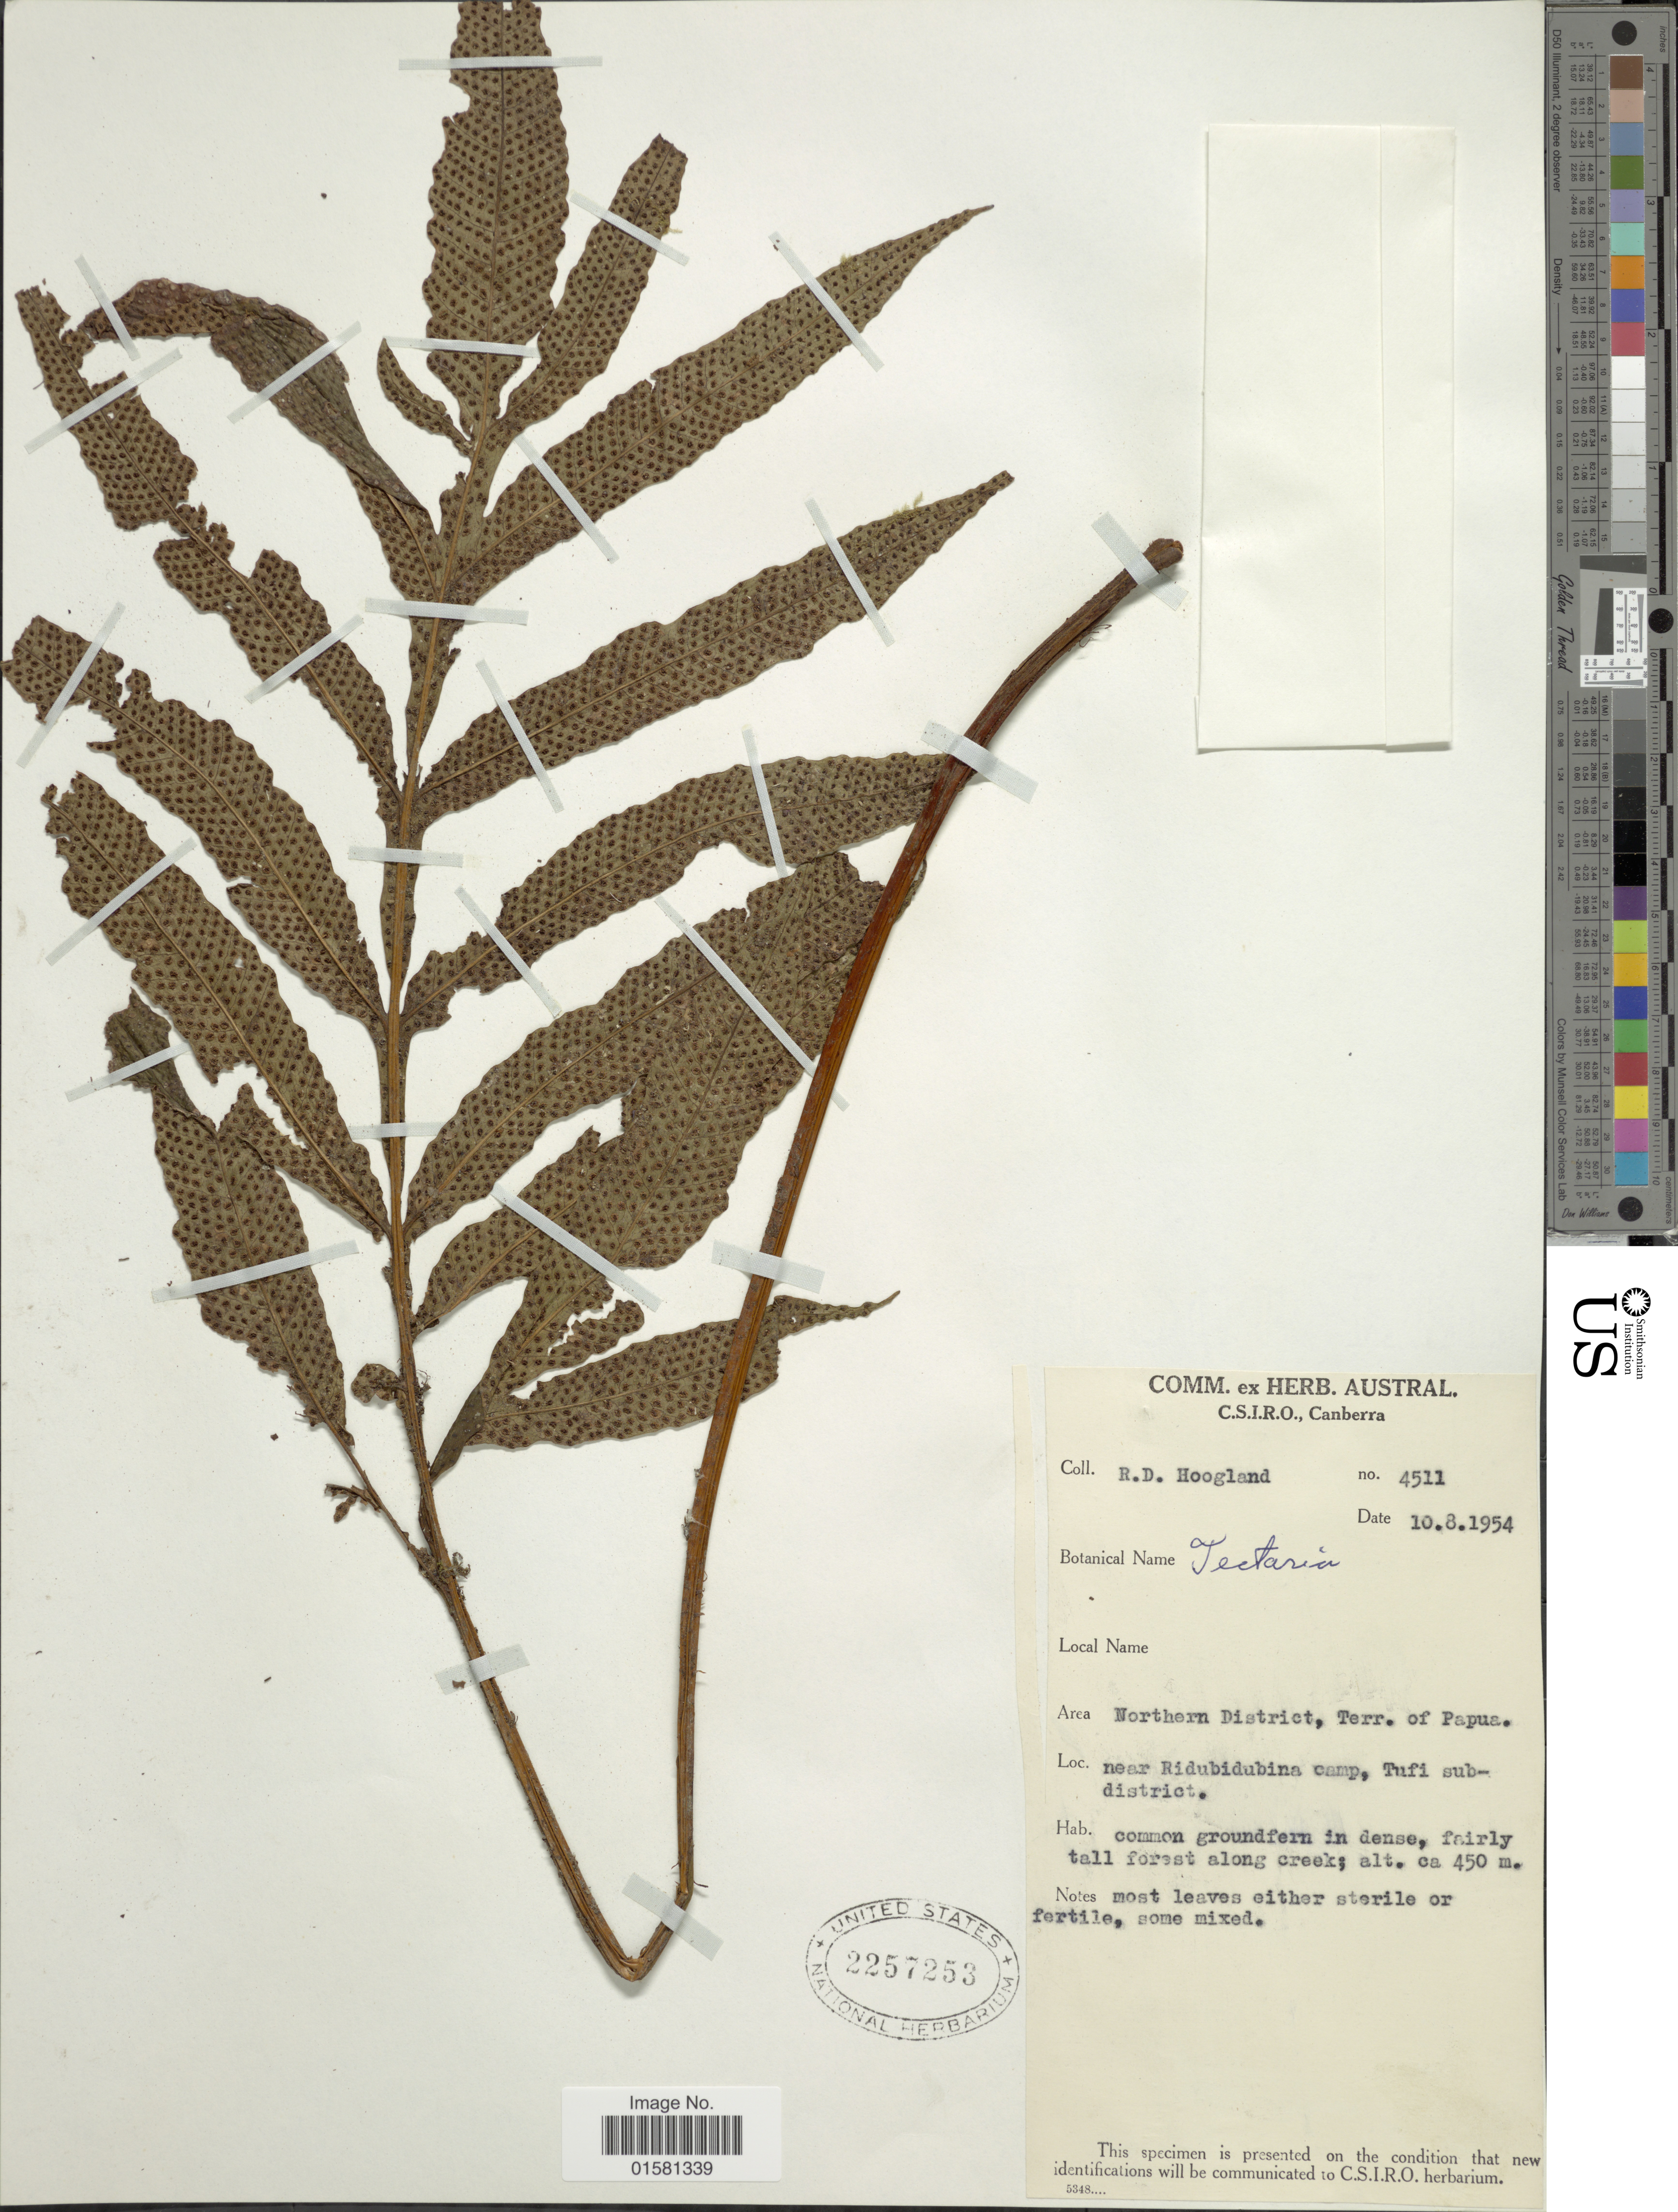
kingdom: Plantae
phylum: Tracheophyta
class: Polypodiopsida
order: Polypodiales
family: Tectariaceae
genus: Tectaria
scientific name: Tectaria sp.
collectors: R. D. Hoogland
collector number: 4511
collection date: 1954-08-10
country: Papua New Guinea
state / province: Northern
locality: Northern District, Terr. Of Papua, near Ridubidubina camp, Tufi subdistrict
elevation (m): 450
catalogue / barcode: US 2257253